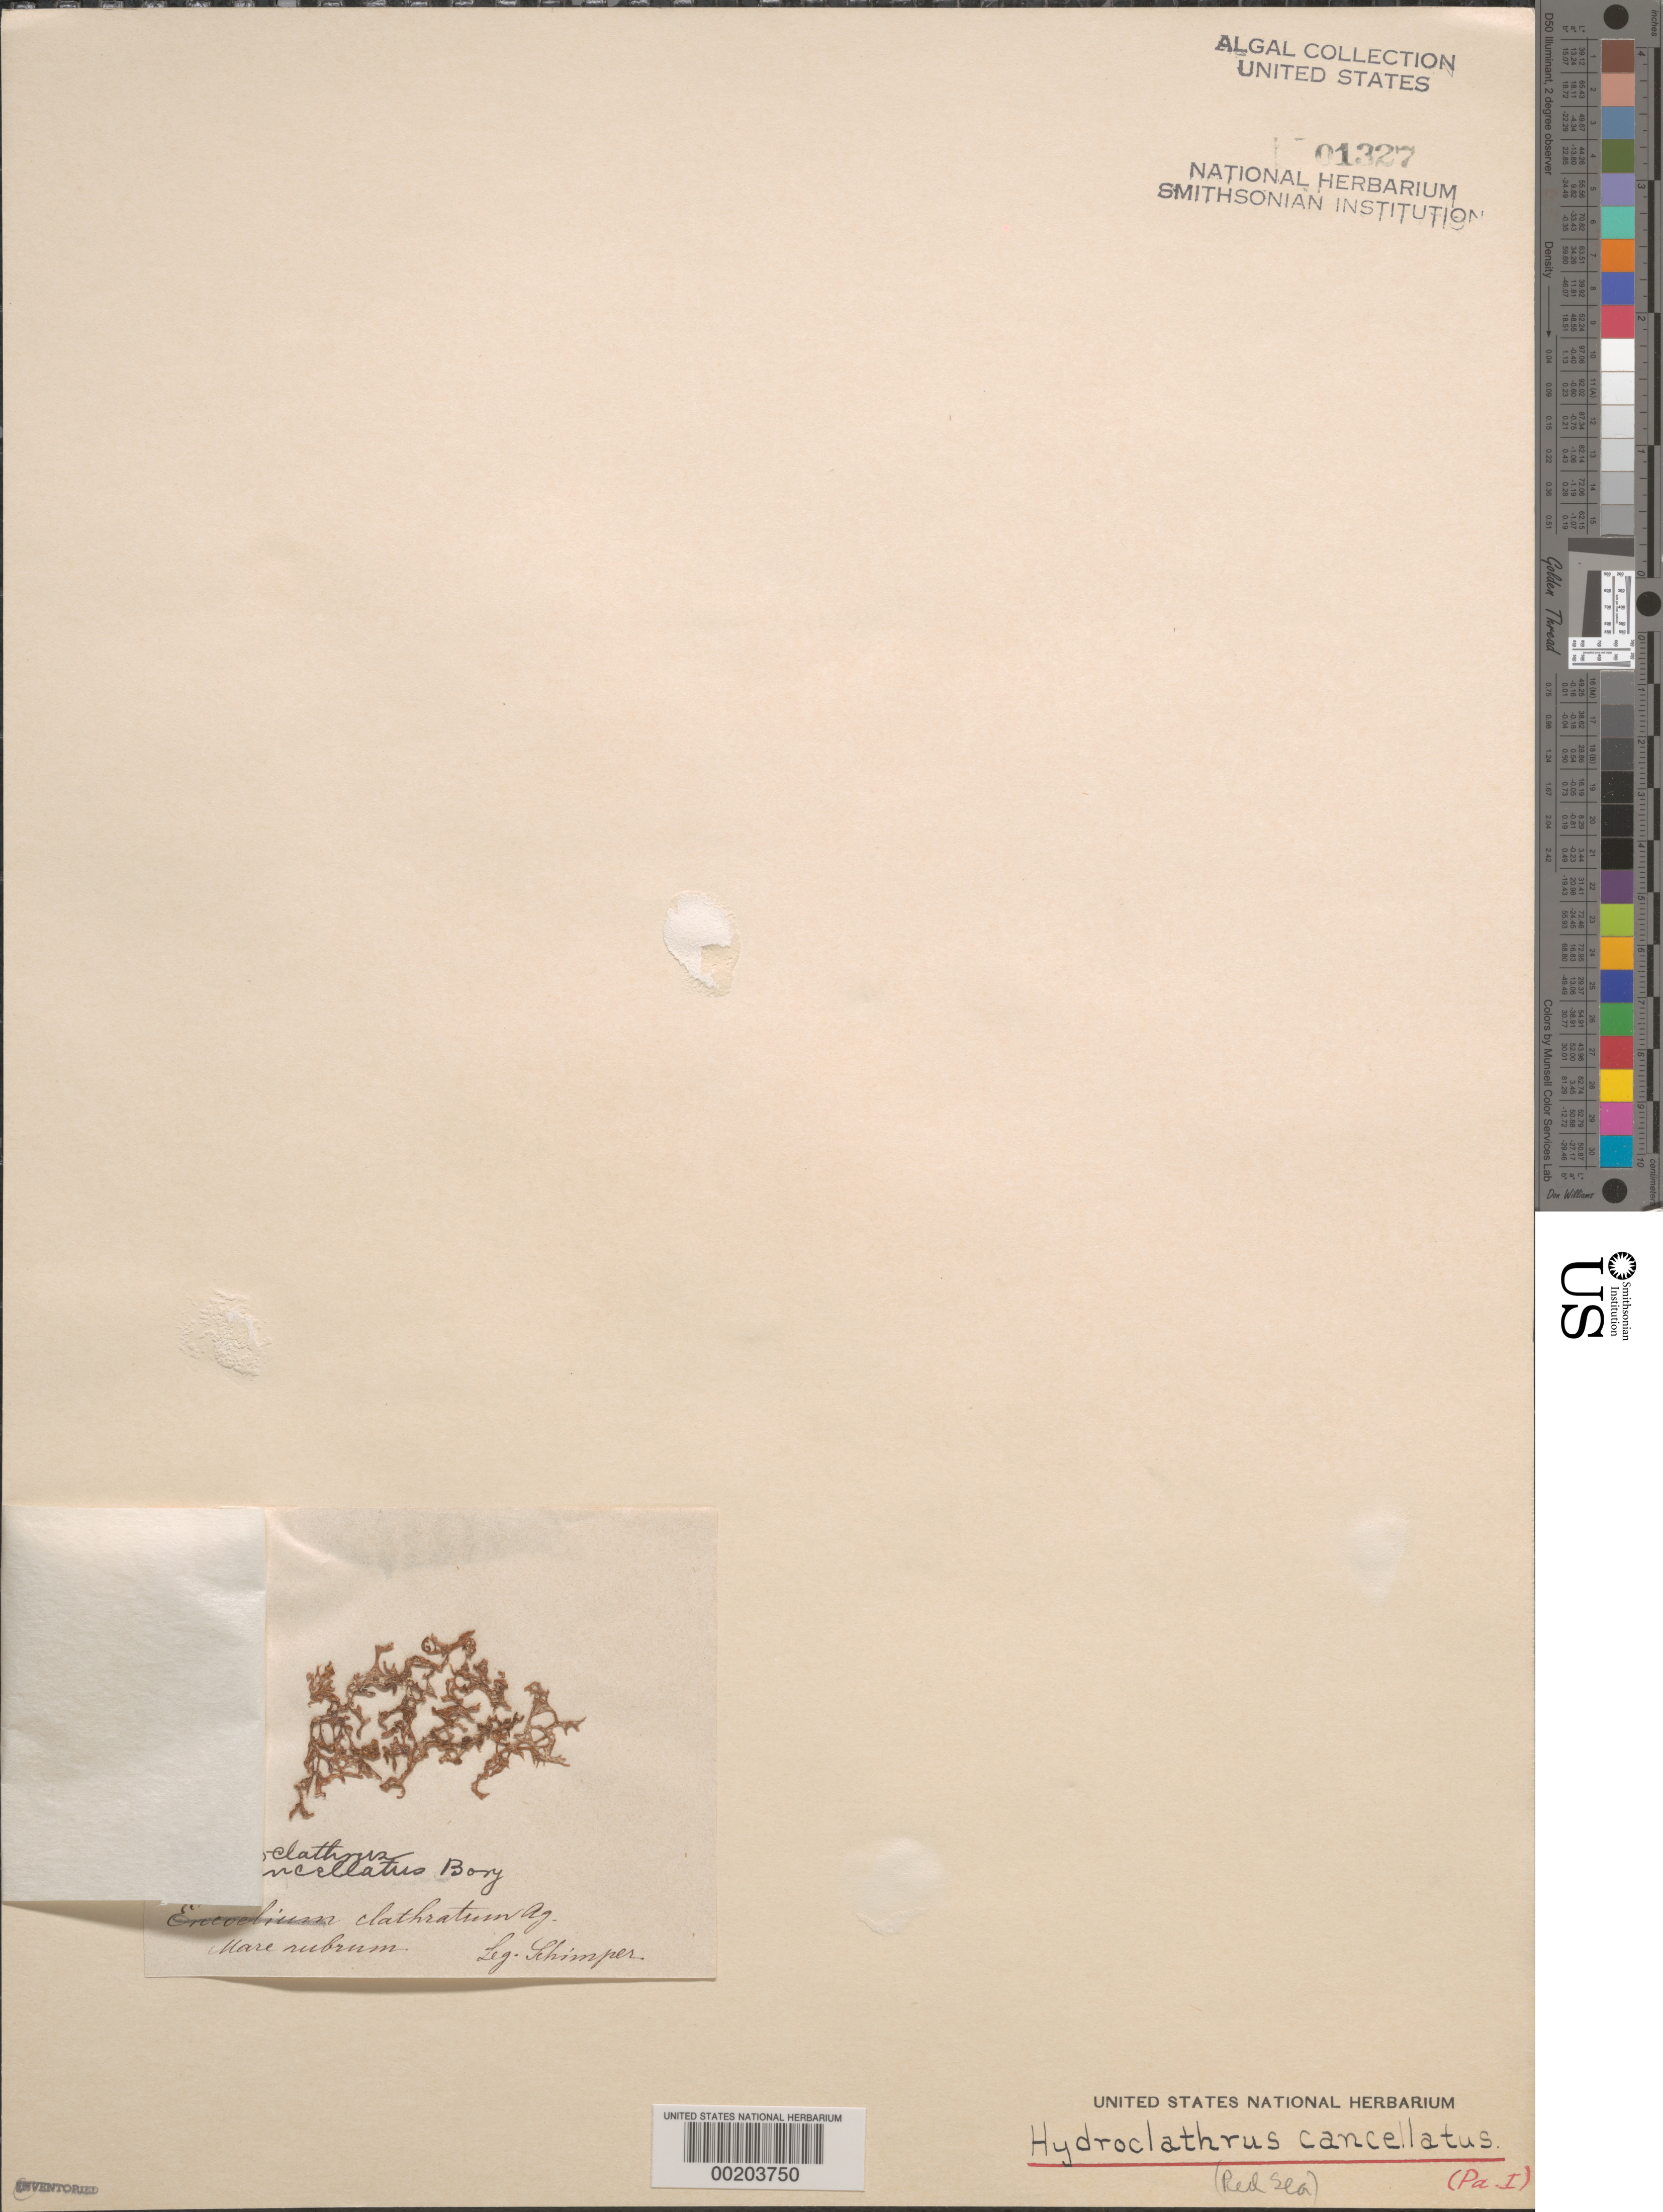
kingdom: Chromista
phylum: Ochrophyta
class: Phaeophyceae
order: Scytosiphonales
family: Scytosiphonaceae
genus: Hydroclathrus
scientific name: Hydroclathrus cancellatus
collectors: W. Schimper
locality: Red sea (mare rubrum)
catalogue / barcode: US 1327